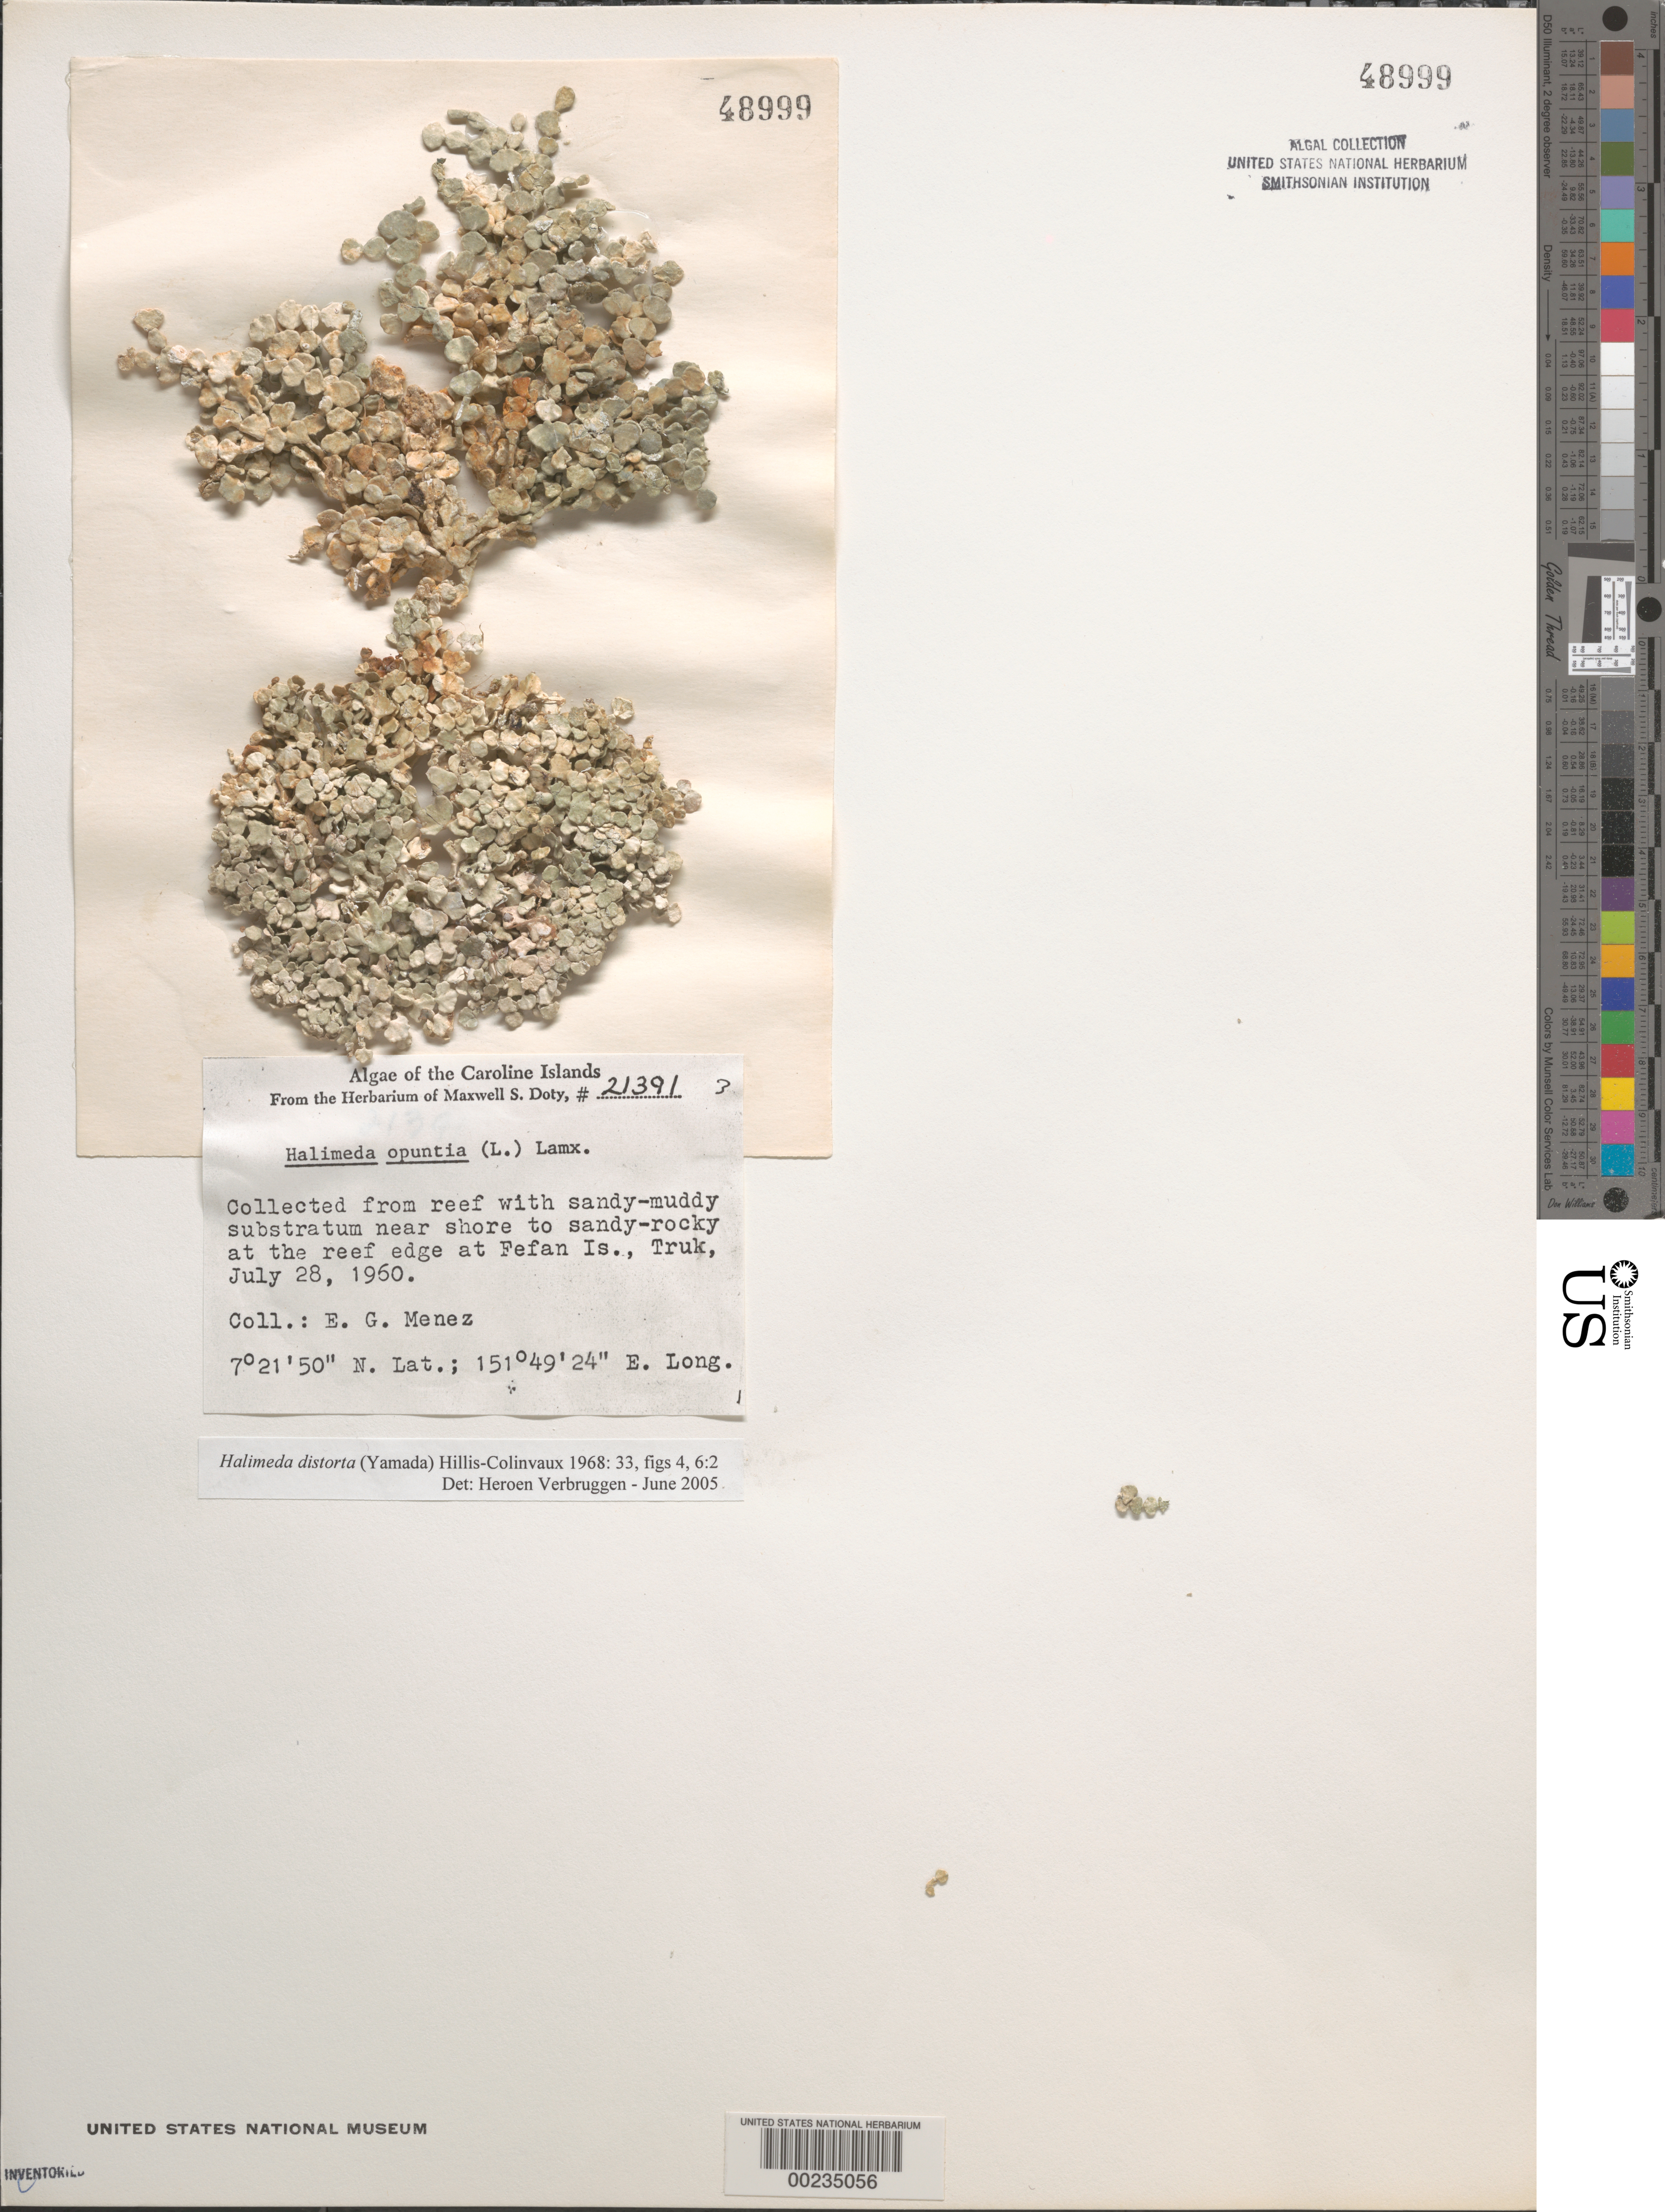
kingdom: Plantae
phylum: Chlorophyta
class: Ulvophyceae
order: Bryopsidales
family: Halimedaceae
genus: Halimeda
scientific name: Halimeda distorta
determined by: Verbruggen, H.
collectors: Meñez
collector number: MSD 21391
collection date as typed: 28 Jul 1960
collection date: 1960-07-28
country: Micronesia, Federated States of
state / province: Truk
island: Fefan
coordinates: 7 21' 50" N, 151 49' 24" E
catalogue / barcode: US 48999